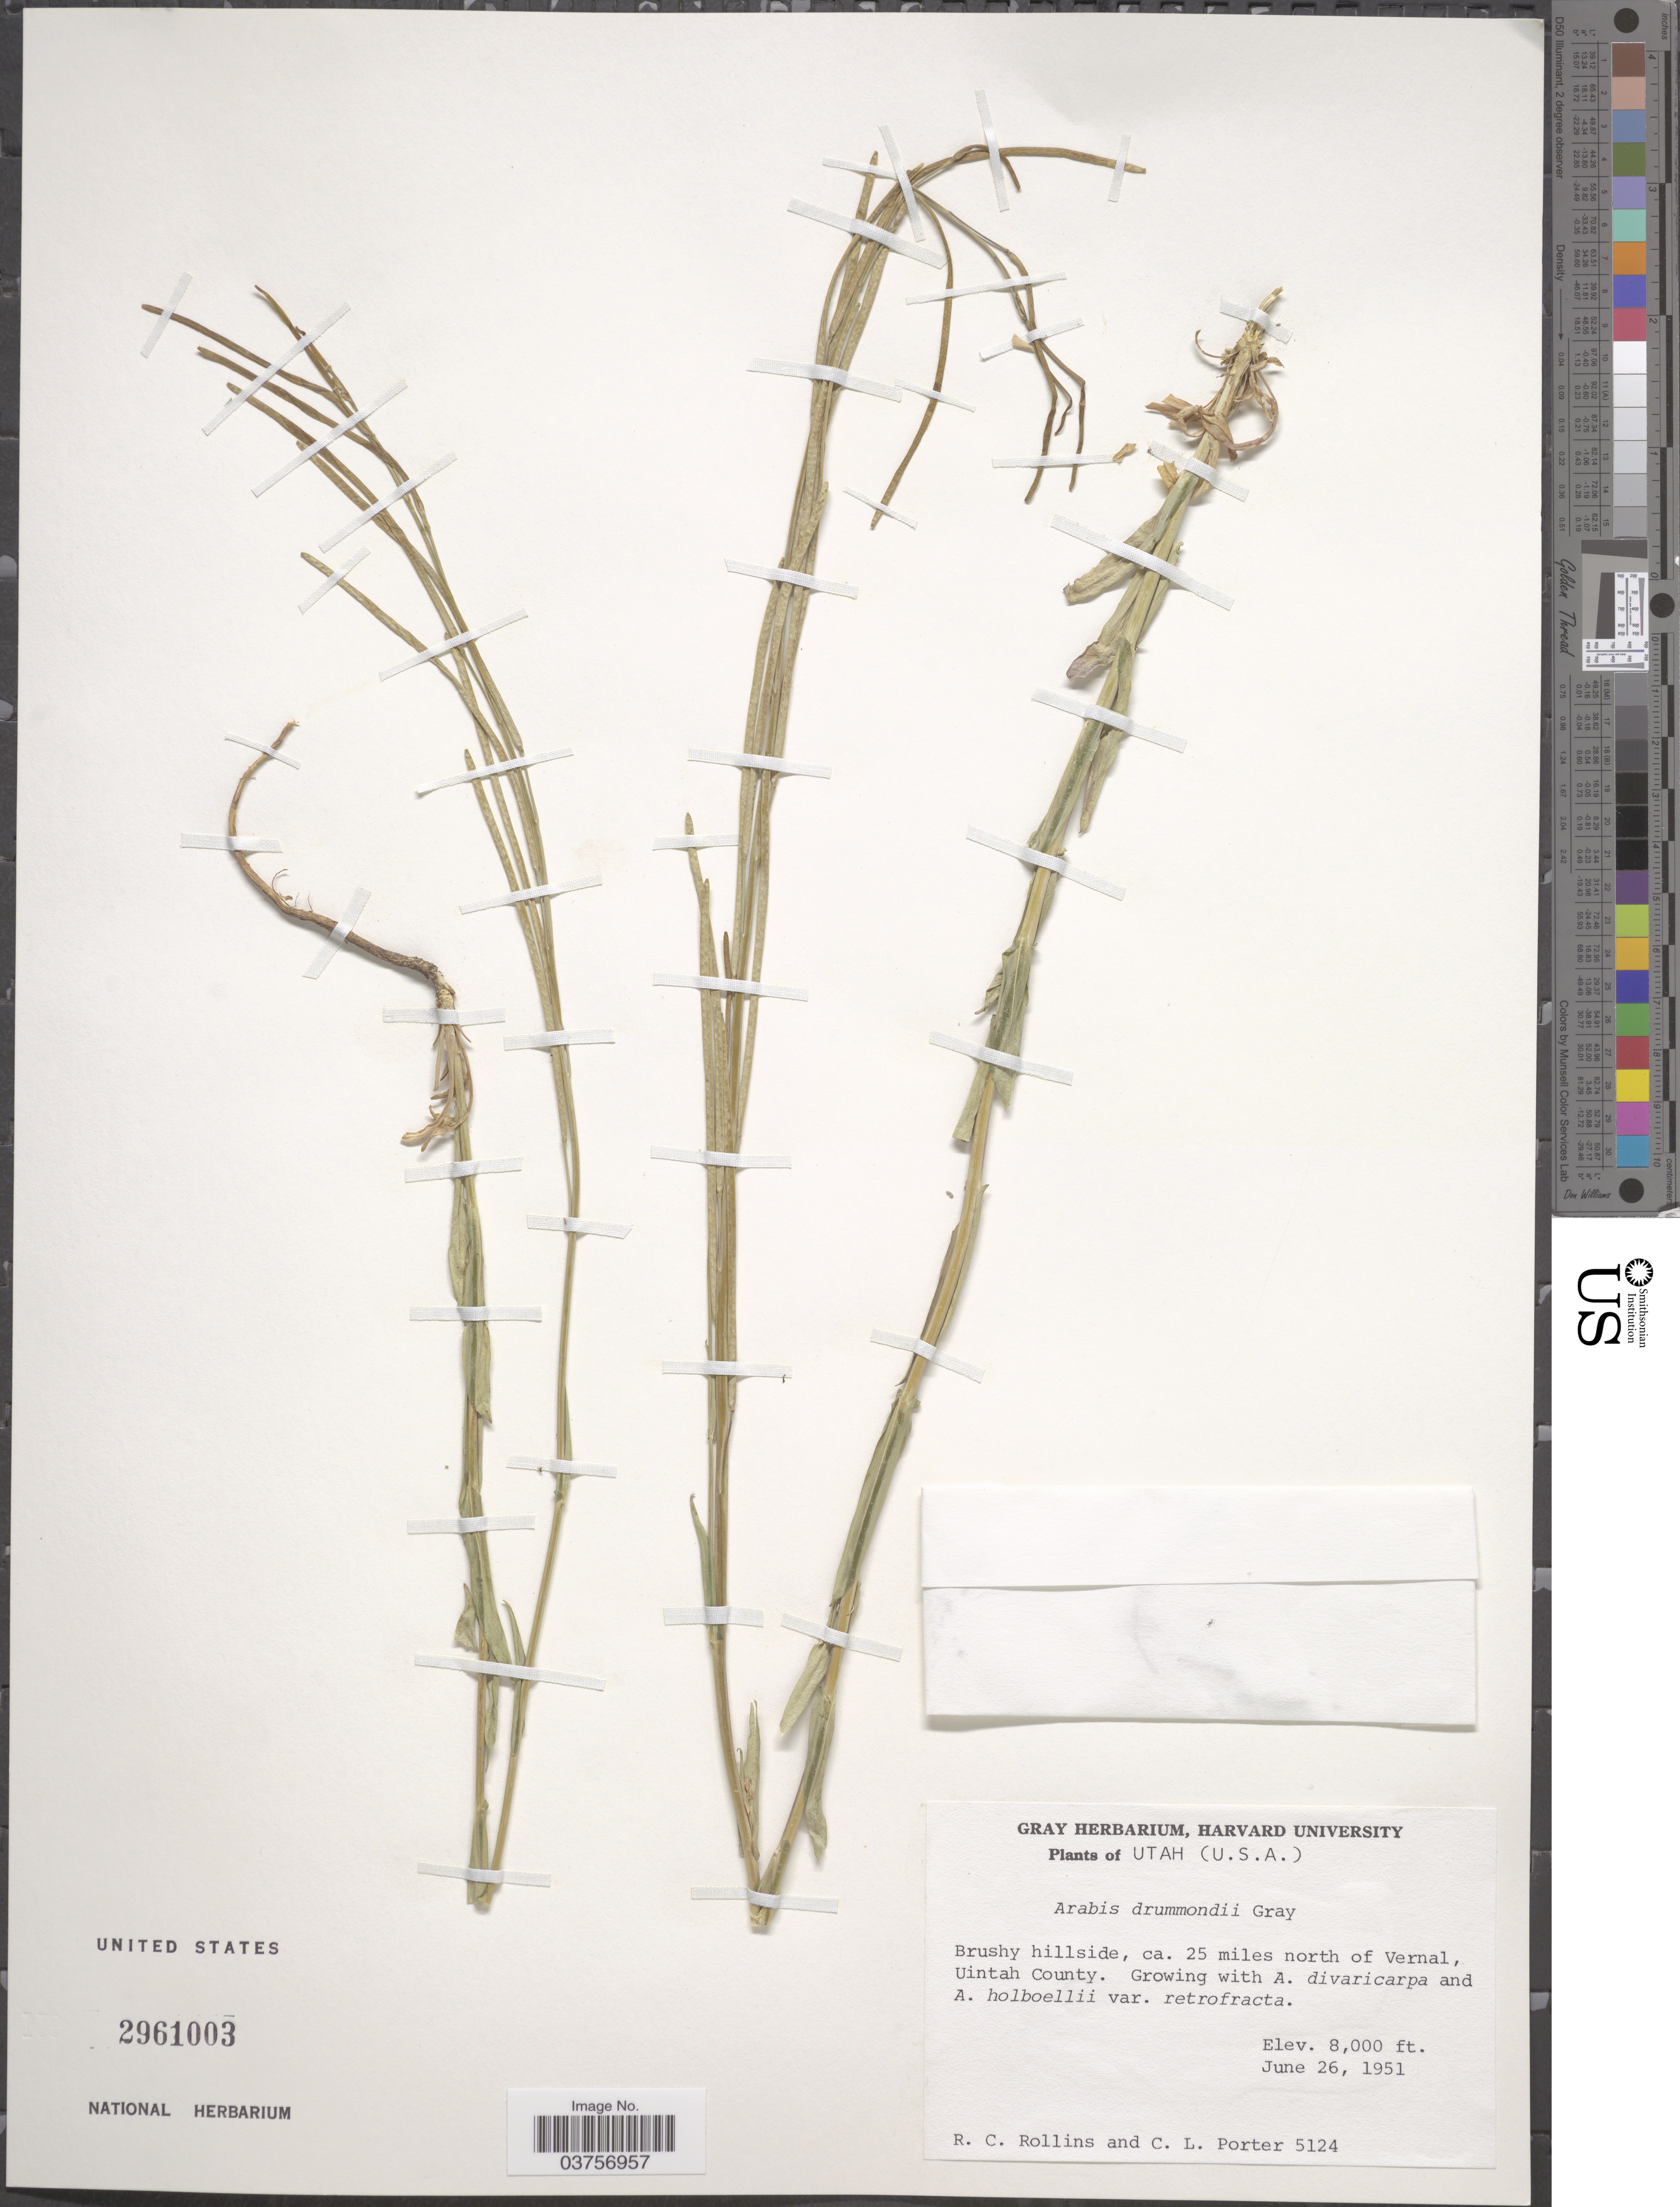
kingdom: Plantae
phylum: Tracheophyta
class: Magnoliopsida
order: Brassicales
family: Brassicaceae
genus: Arabis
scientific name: Arabis drummondii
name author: A. Gray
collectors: R. C. Rollins & C. L. Porter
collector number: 5124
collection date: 1951-06-26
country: United States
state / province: Utah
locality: Brushy hillside, ca. 25 miles north of Vernal, Uintah County.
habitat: brushy hillside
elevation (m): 2438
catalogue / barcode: US 2961003